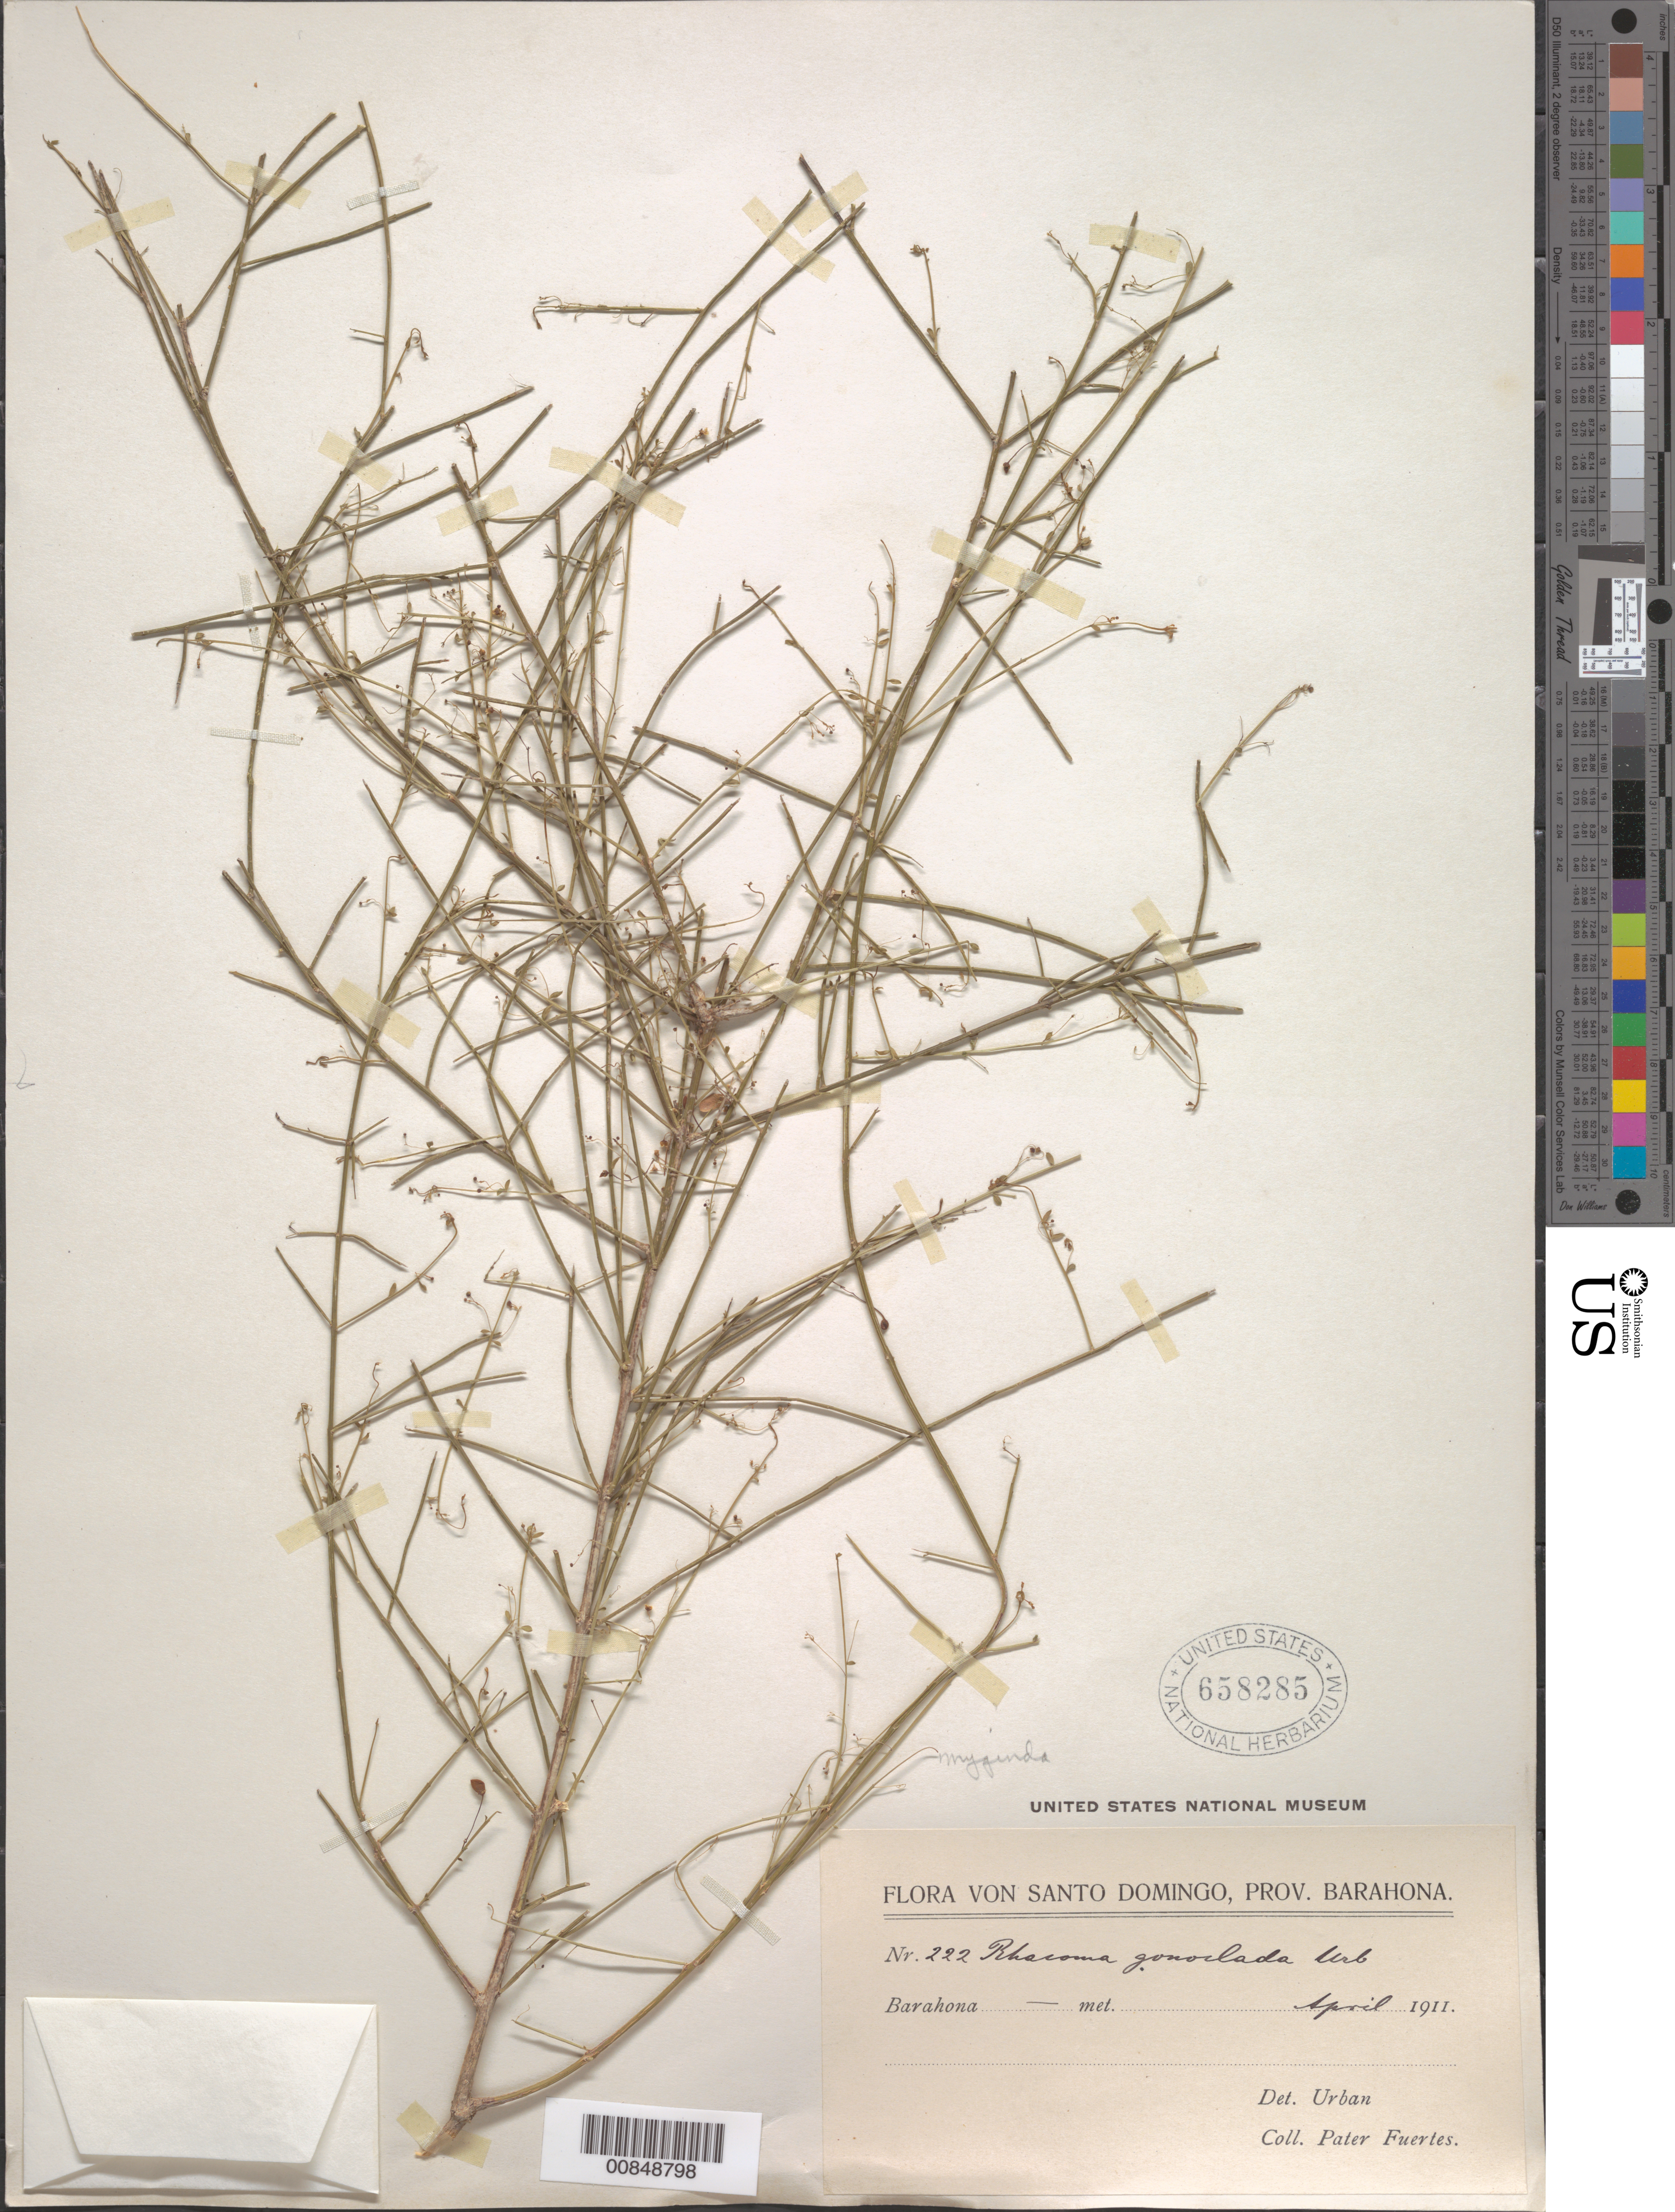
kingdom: Plantae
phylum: Tracheophyta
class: Magnoliopsida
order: Celastrales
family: Celastraceae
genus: Crossopetalum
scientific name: Crossopetalum decussatum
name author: (Baill.) Lourteig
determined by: Strong, Mark T., (BOT), Smithsonian Institution - National Museum of Natural History (UNITED STATES)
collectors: M. D. Fuertes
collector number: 222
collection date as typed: Apr 1911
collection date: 1911-04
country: Dominican Republic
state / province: Barahona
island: Hispaniola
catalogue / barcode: US 658285